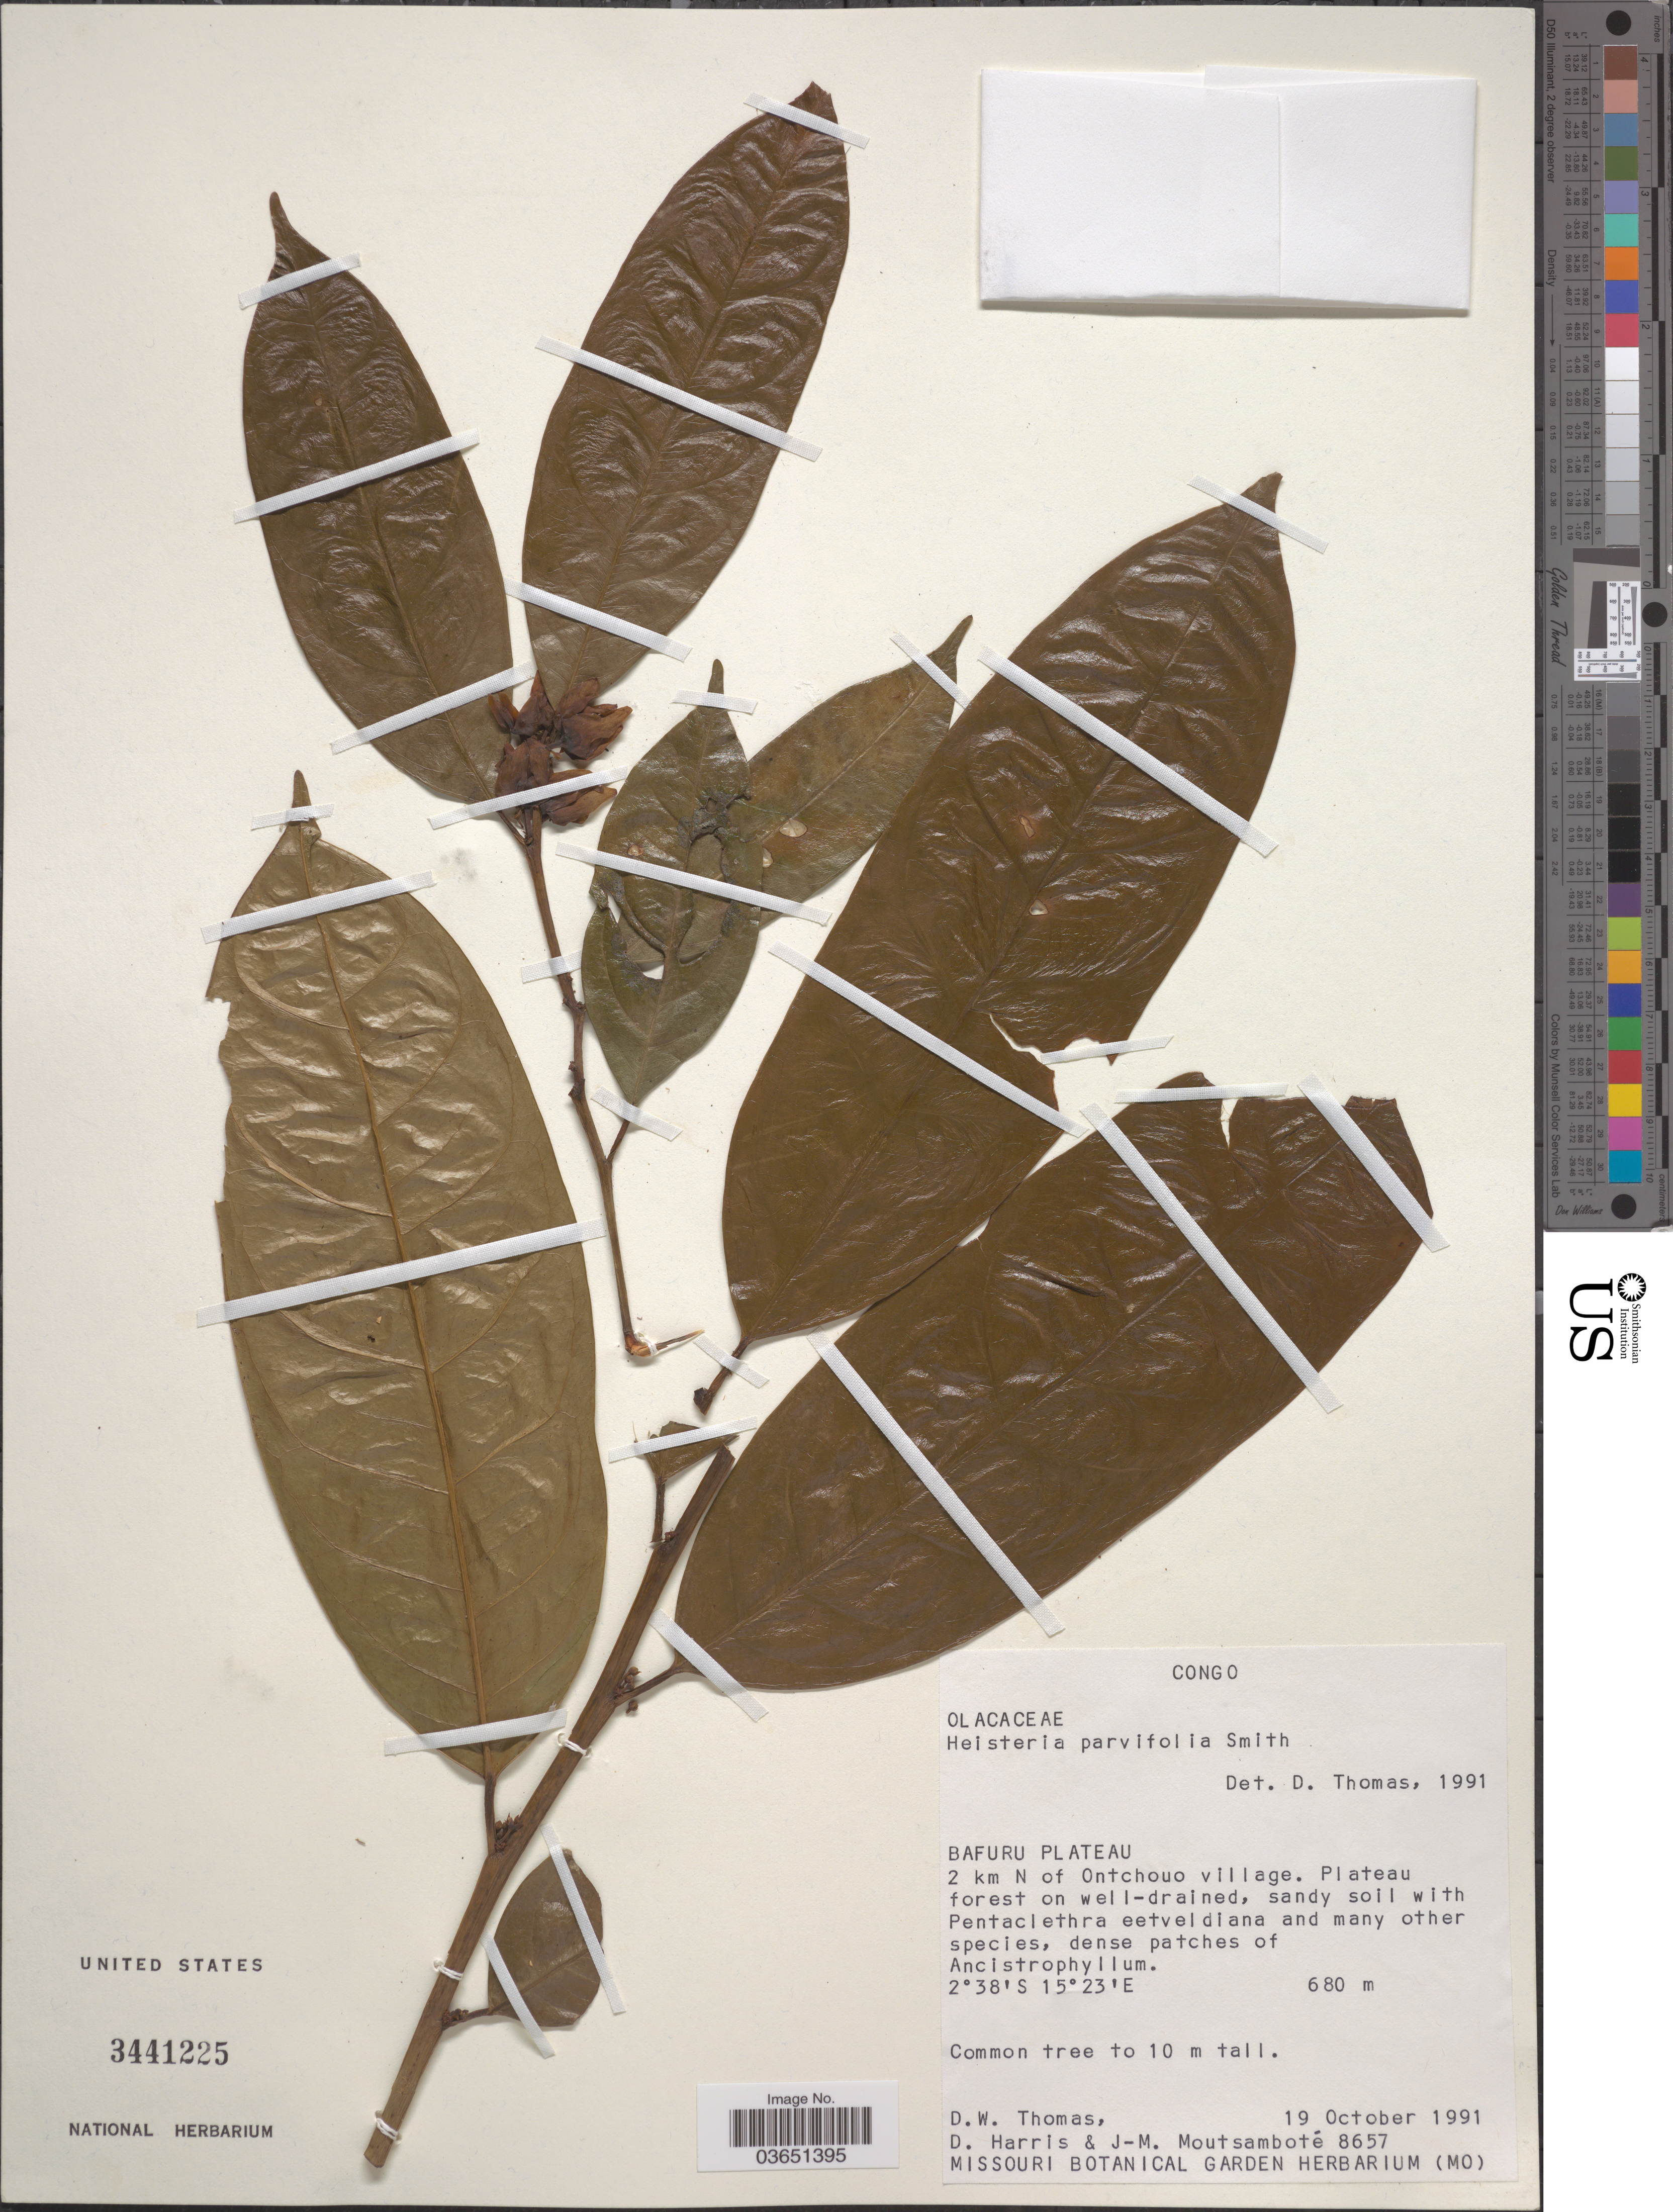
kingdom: Plantae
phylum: Tracheophyta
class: Magnoliopsida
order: Santalales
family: Erythropalaceae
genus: Heisteria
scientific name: Heisteria parvifolia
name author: Sm.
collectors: D. W. Thomas, D. Harris & J. Moutsambote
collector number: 8657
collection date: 1991-10-19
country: Congo, Republic of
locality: Congo. Bafuru Plateau. 2 km N of Ontchouo village.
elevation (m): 680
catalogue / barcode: US 3441225